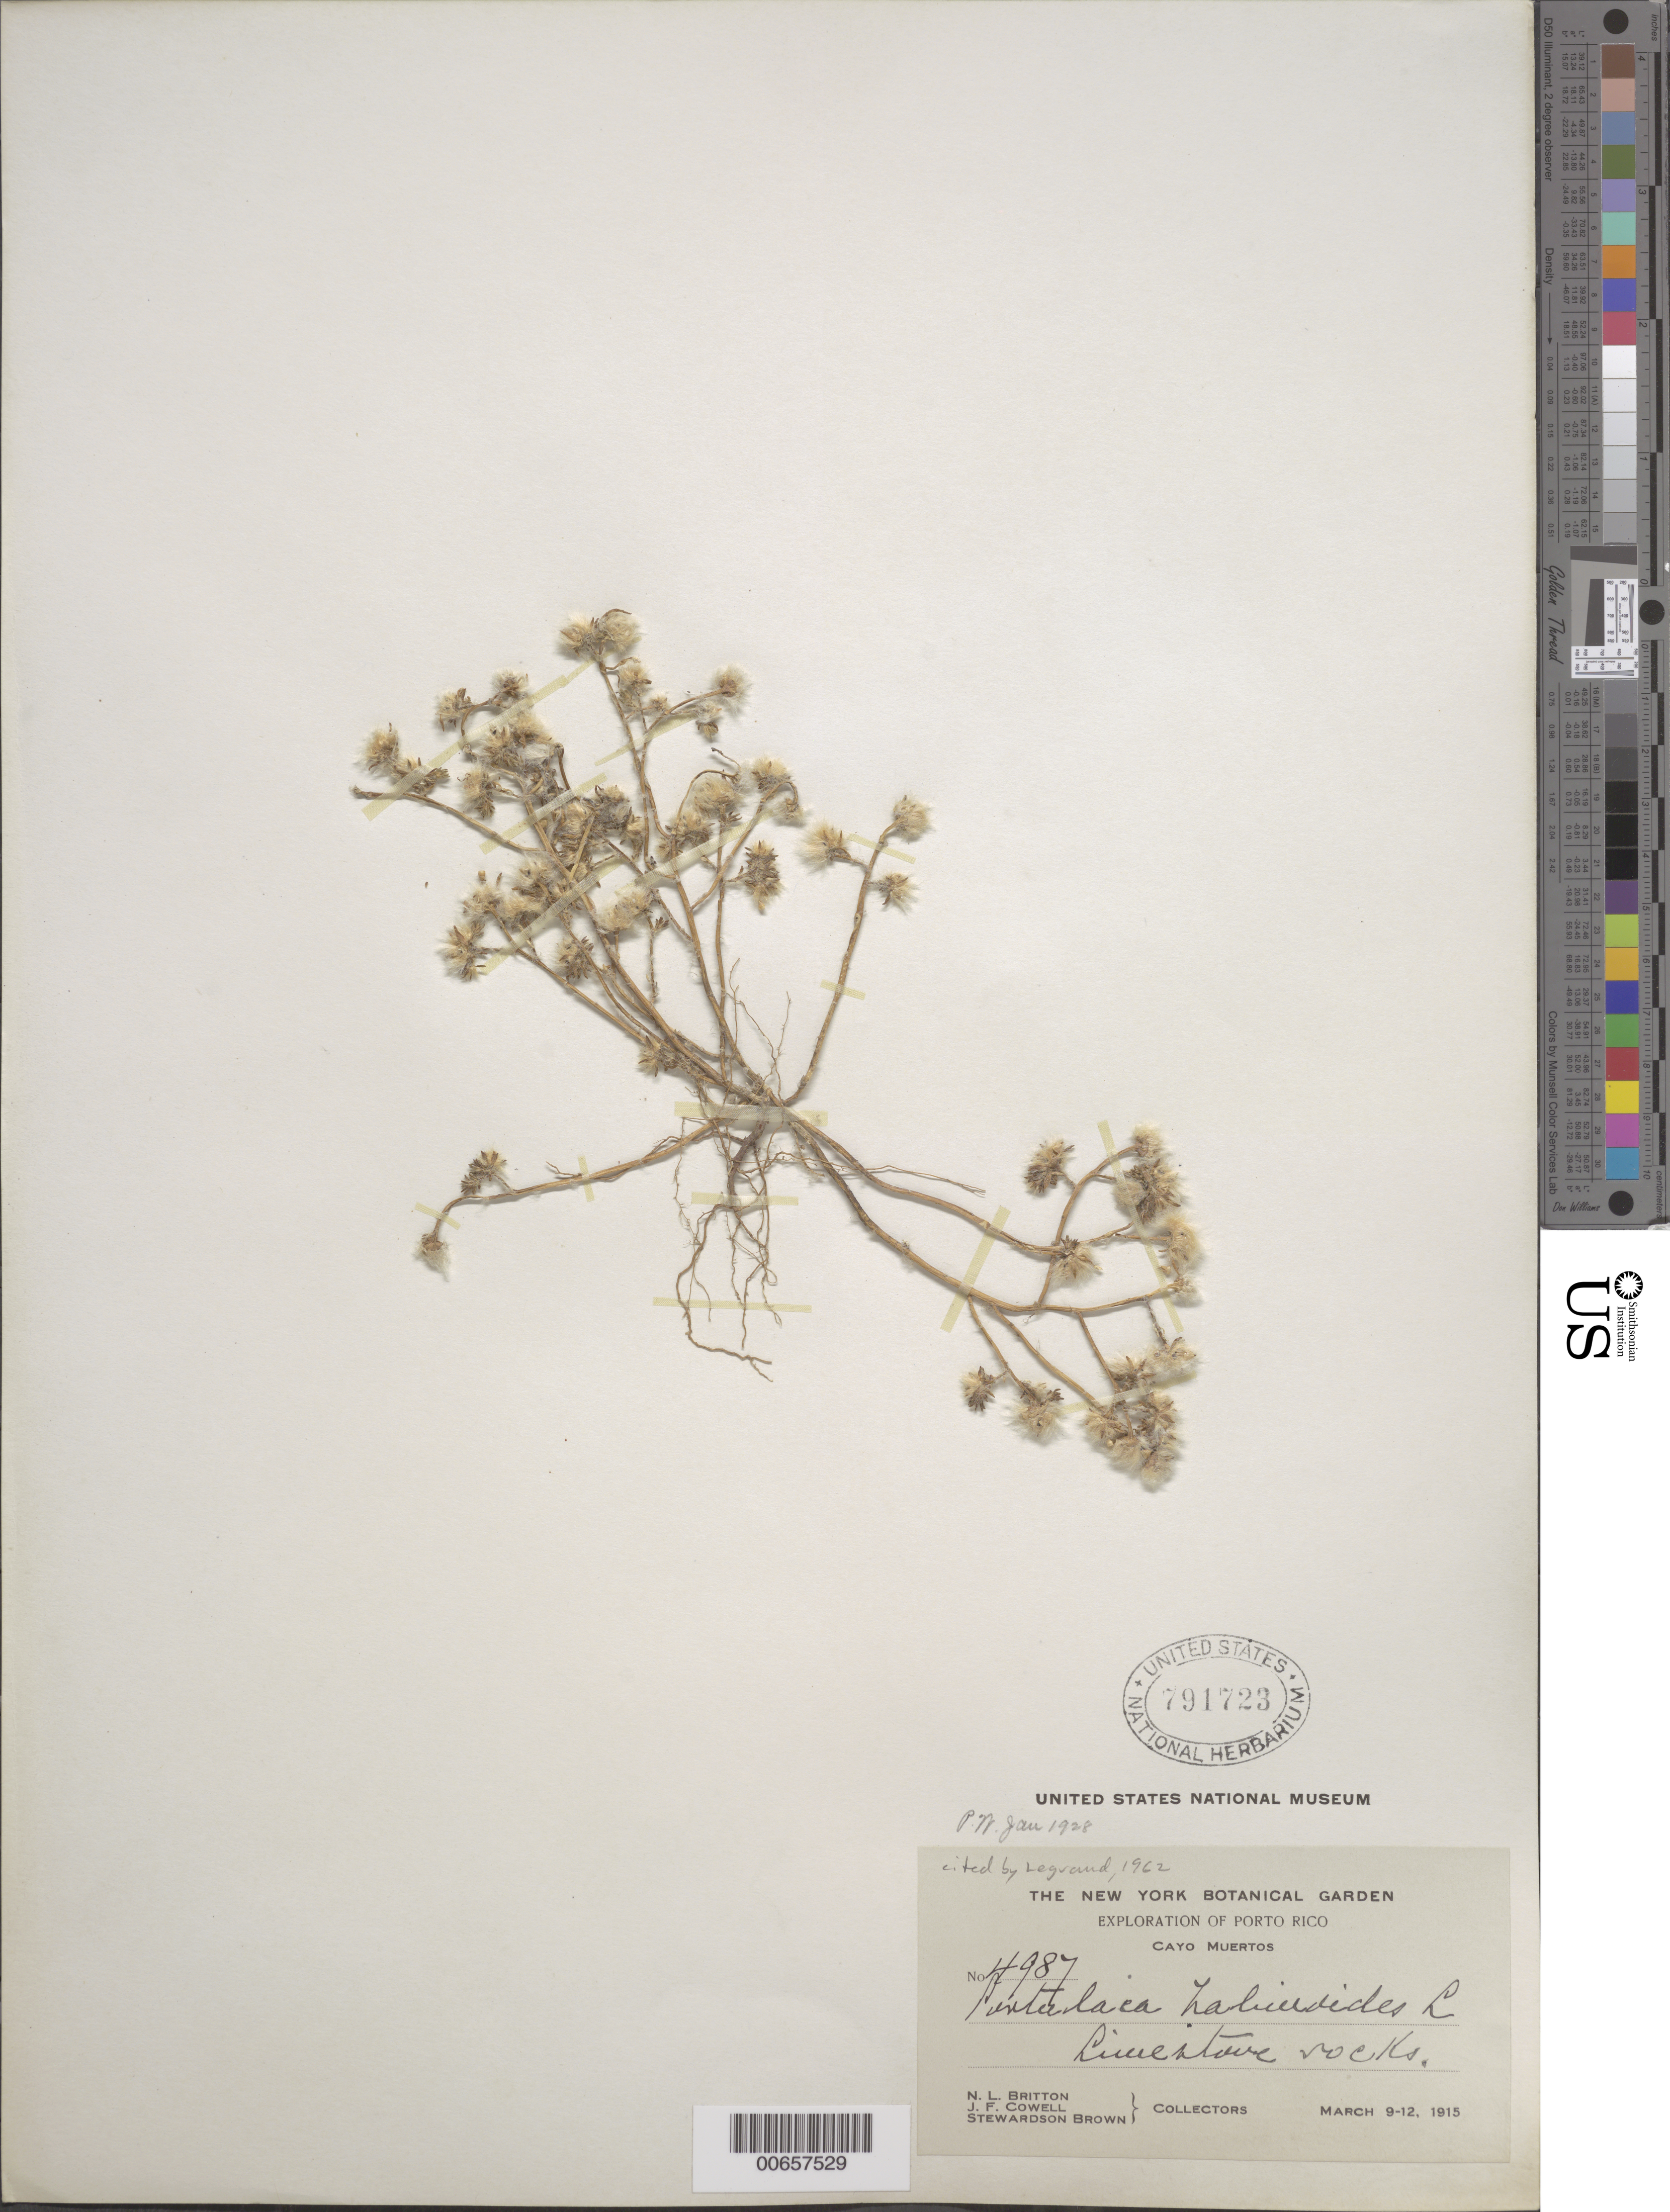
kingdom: Plantae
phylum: Tracheophyta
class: Magnoliopsida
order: Caryophyllales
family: Portulacaceae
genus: Portulaca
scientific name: Portulaca halimoides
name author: L.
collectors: N. Britton, J. F. Cowell & S. Brown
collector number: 4987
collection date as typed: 09 Mar 1915 to 12 Mar 1915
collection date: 1915-03-09/1915-03-12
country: Puerto Rico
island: Greater Antilles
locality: Cayo Muertos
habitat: Limestone rocks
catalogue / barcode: US 791723